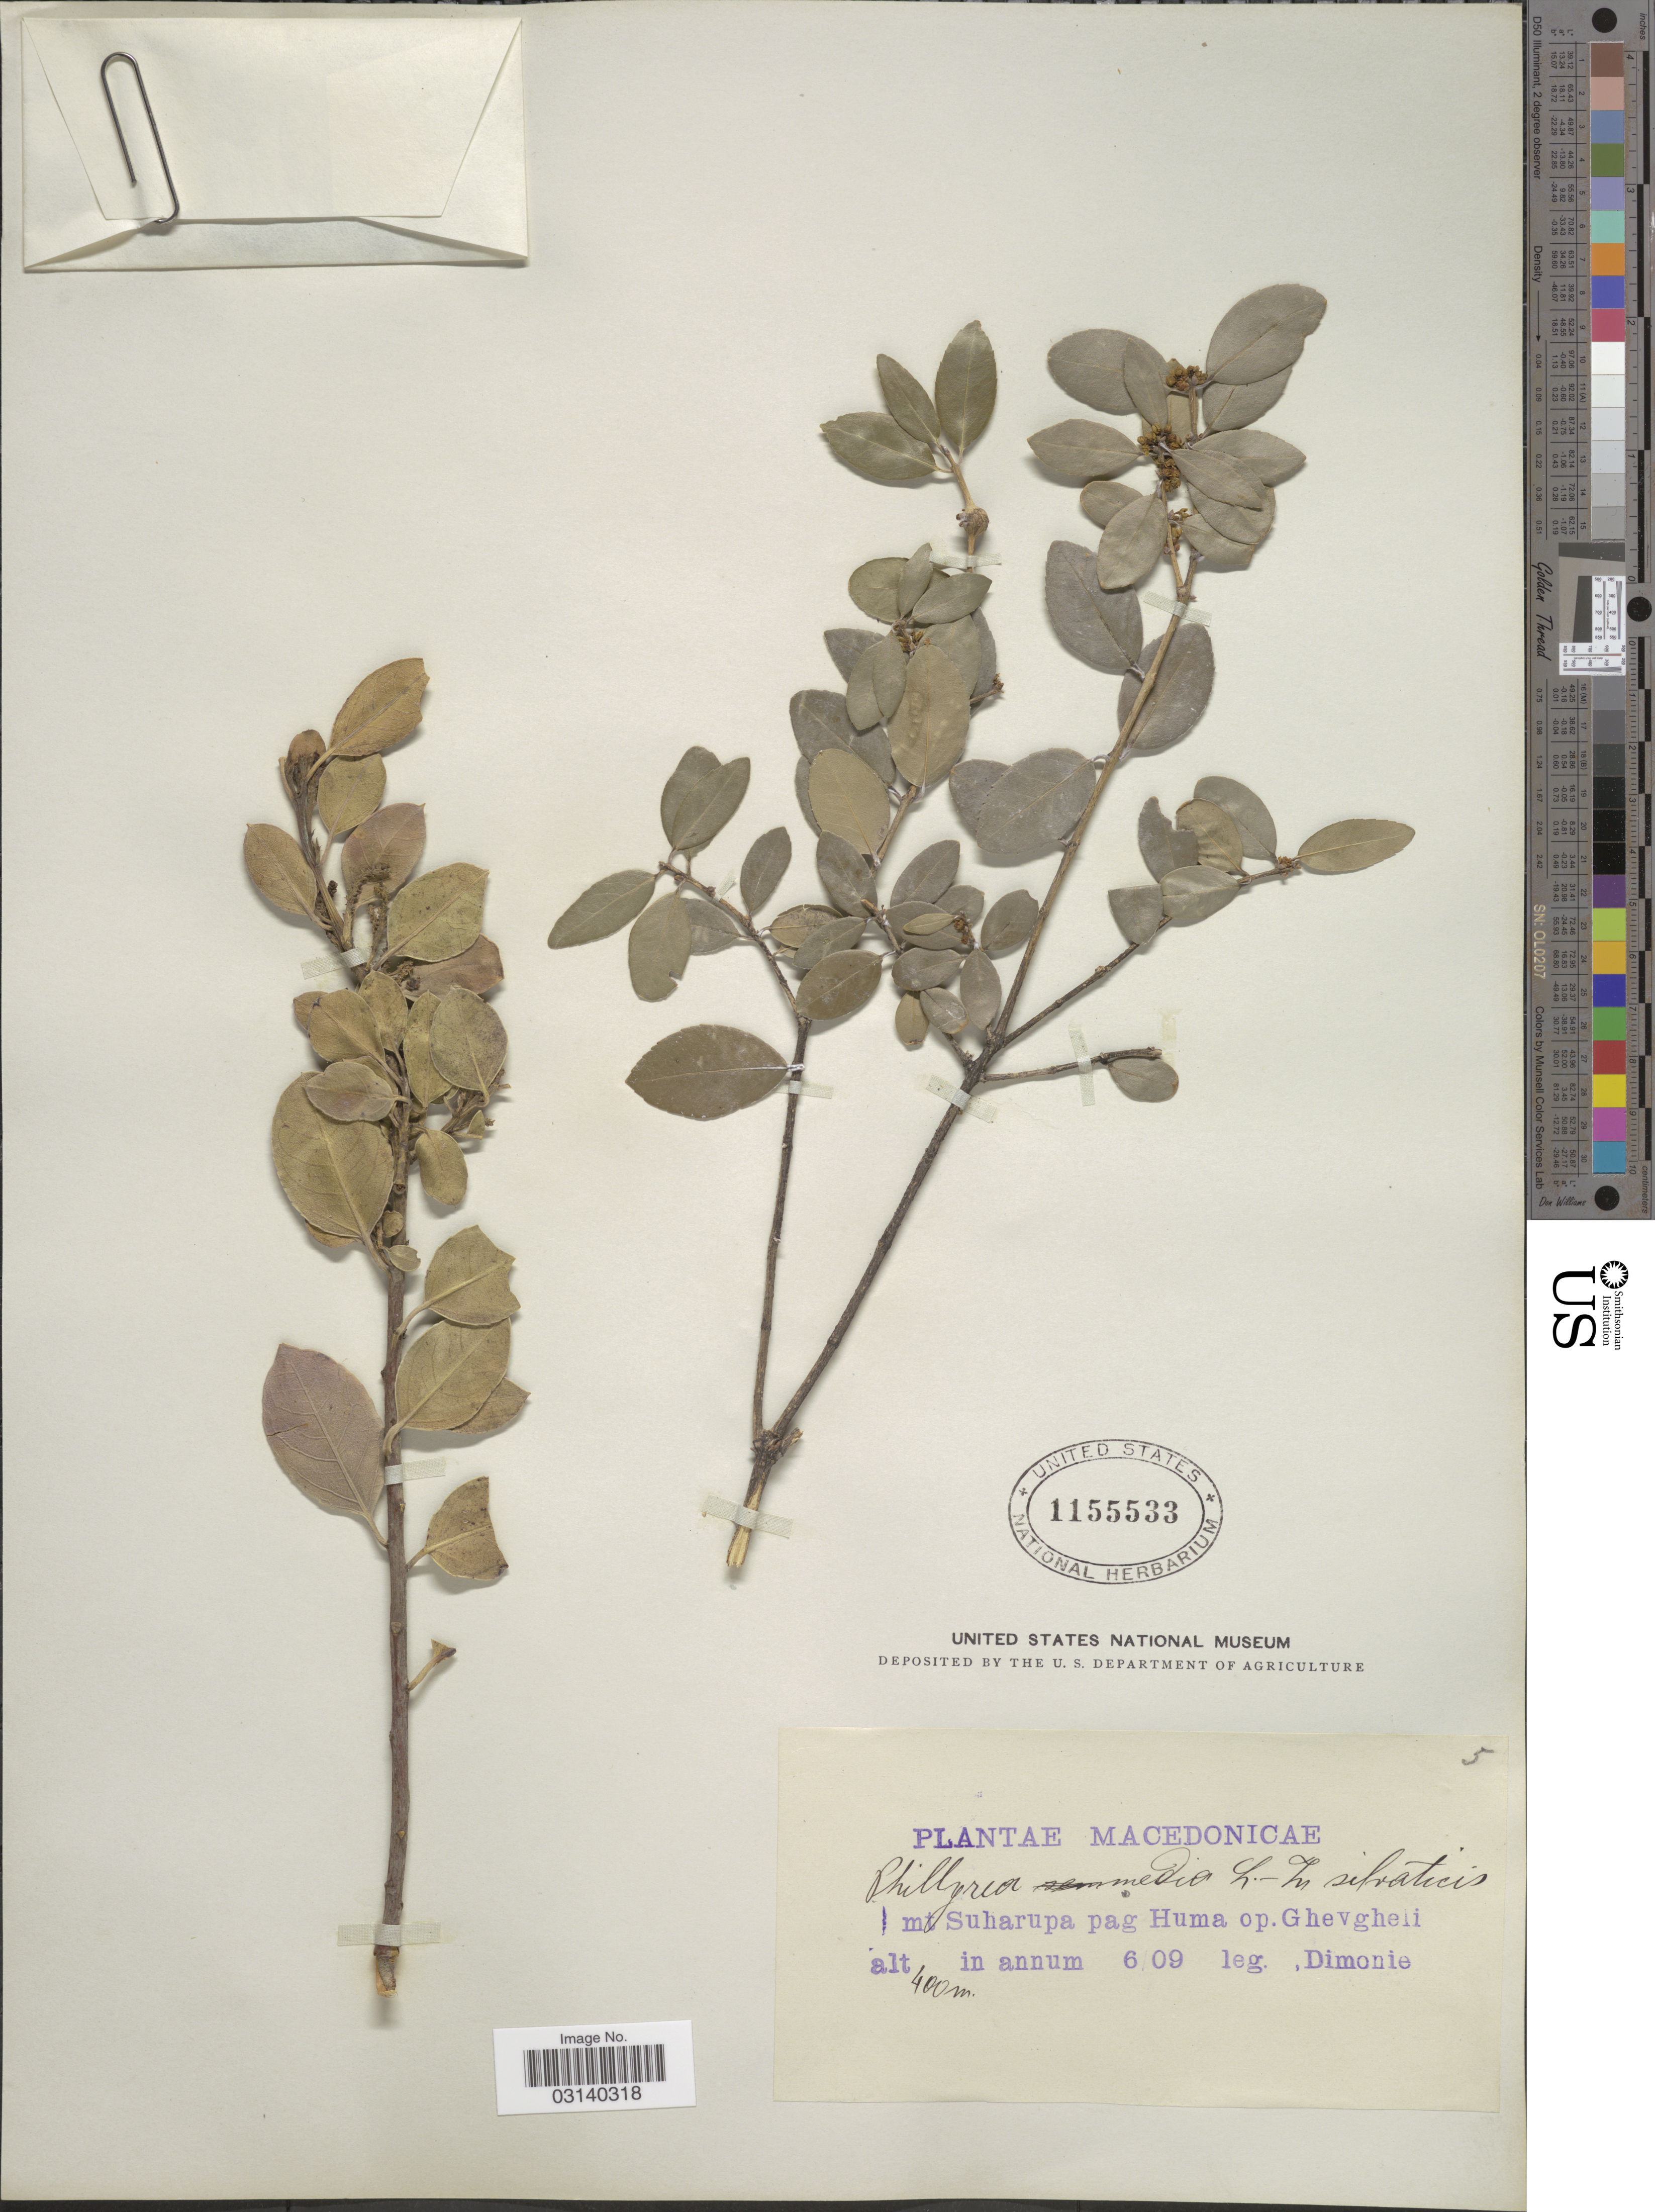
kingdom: Plantae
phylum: Tracheophyta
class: Magnoliopsida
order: Lamiales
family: Oleaceae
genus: Phillyrea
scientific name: Phillyrea media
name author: L.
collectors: -. Dimonie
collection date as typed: Transcribed d/m/y: /6/9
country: North Macedonia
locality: Macedonicae. Mt. Suharupa pag Huma op. Ghevgheli.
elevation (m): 400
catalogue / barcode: US 1155533